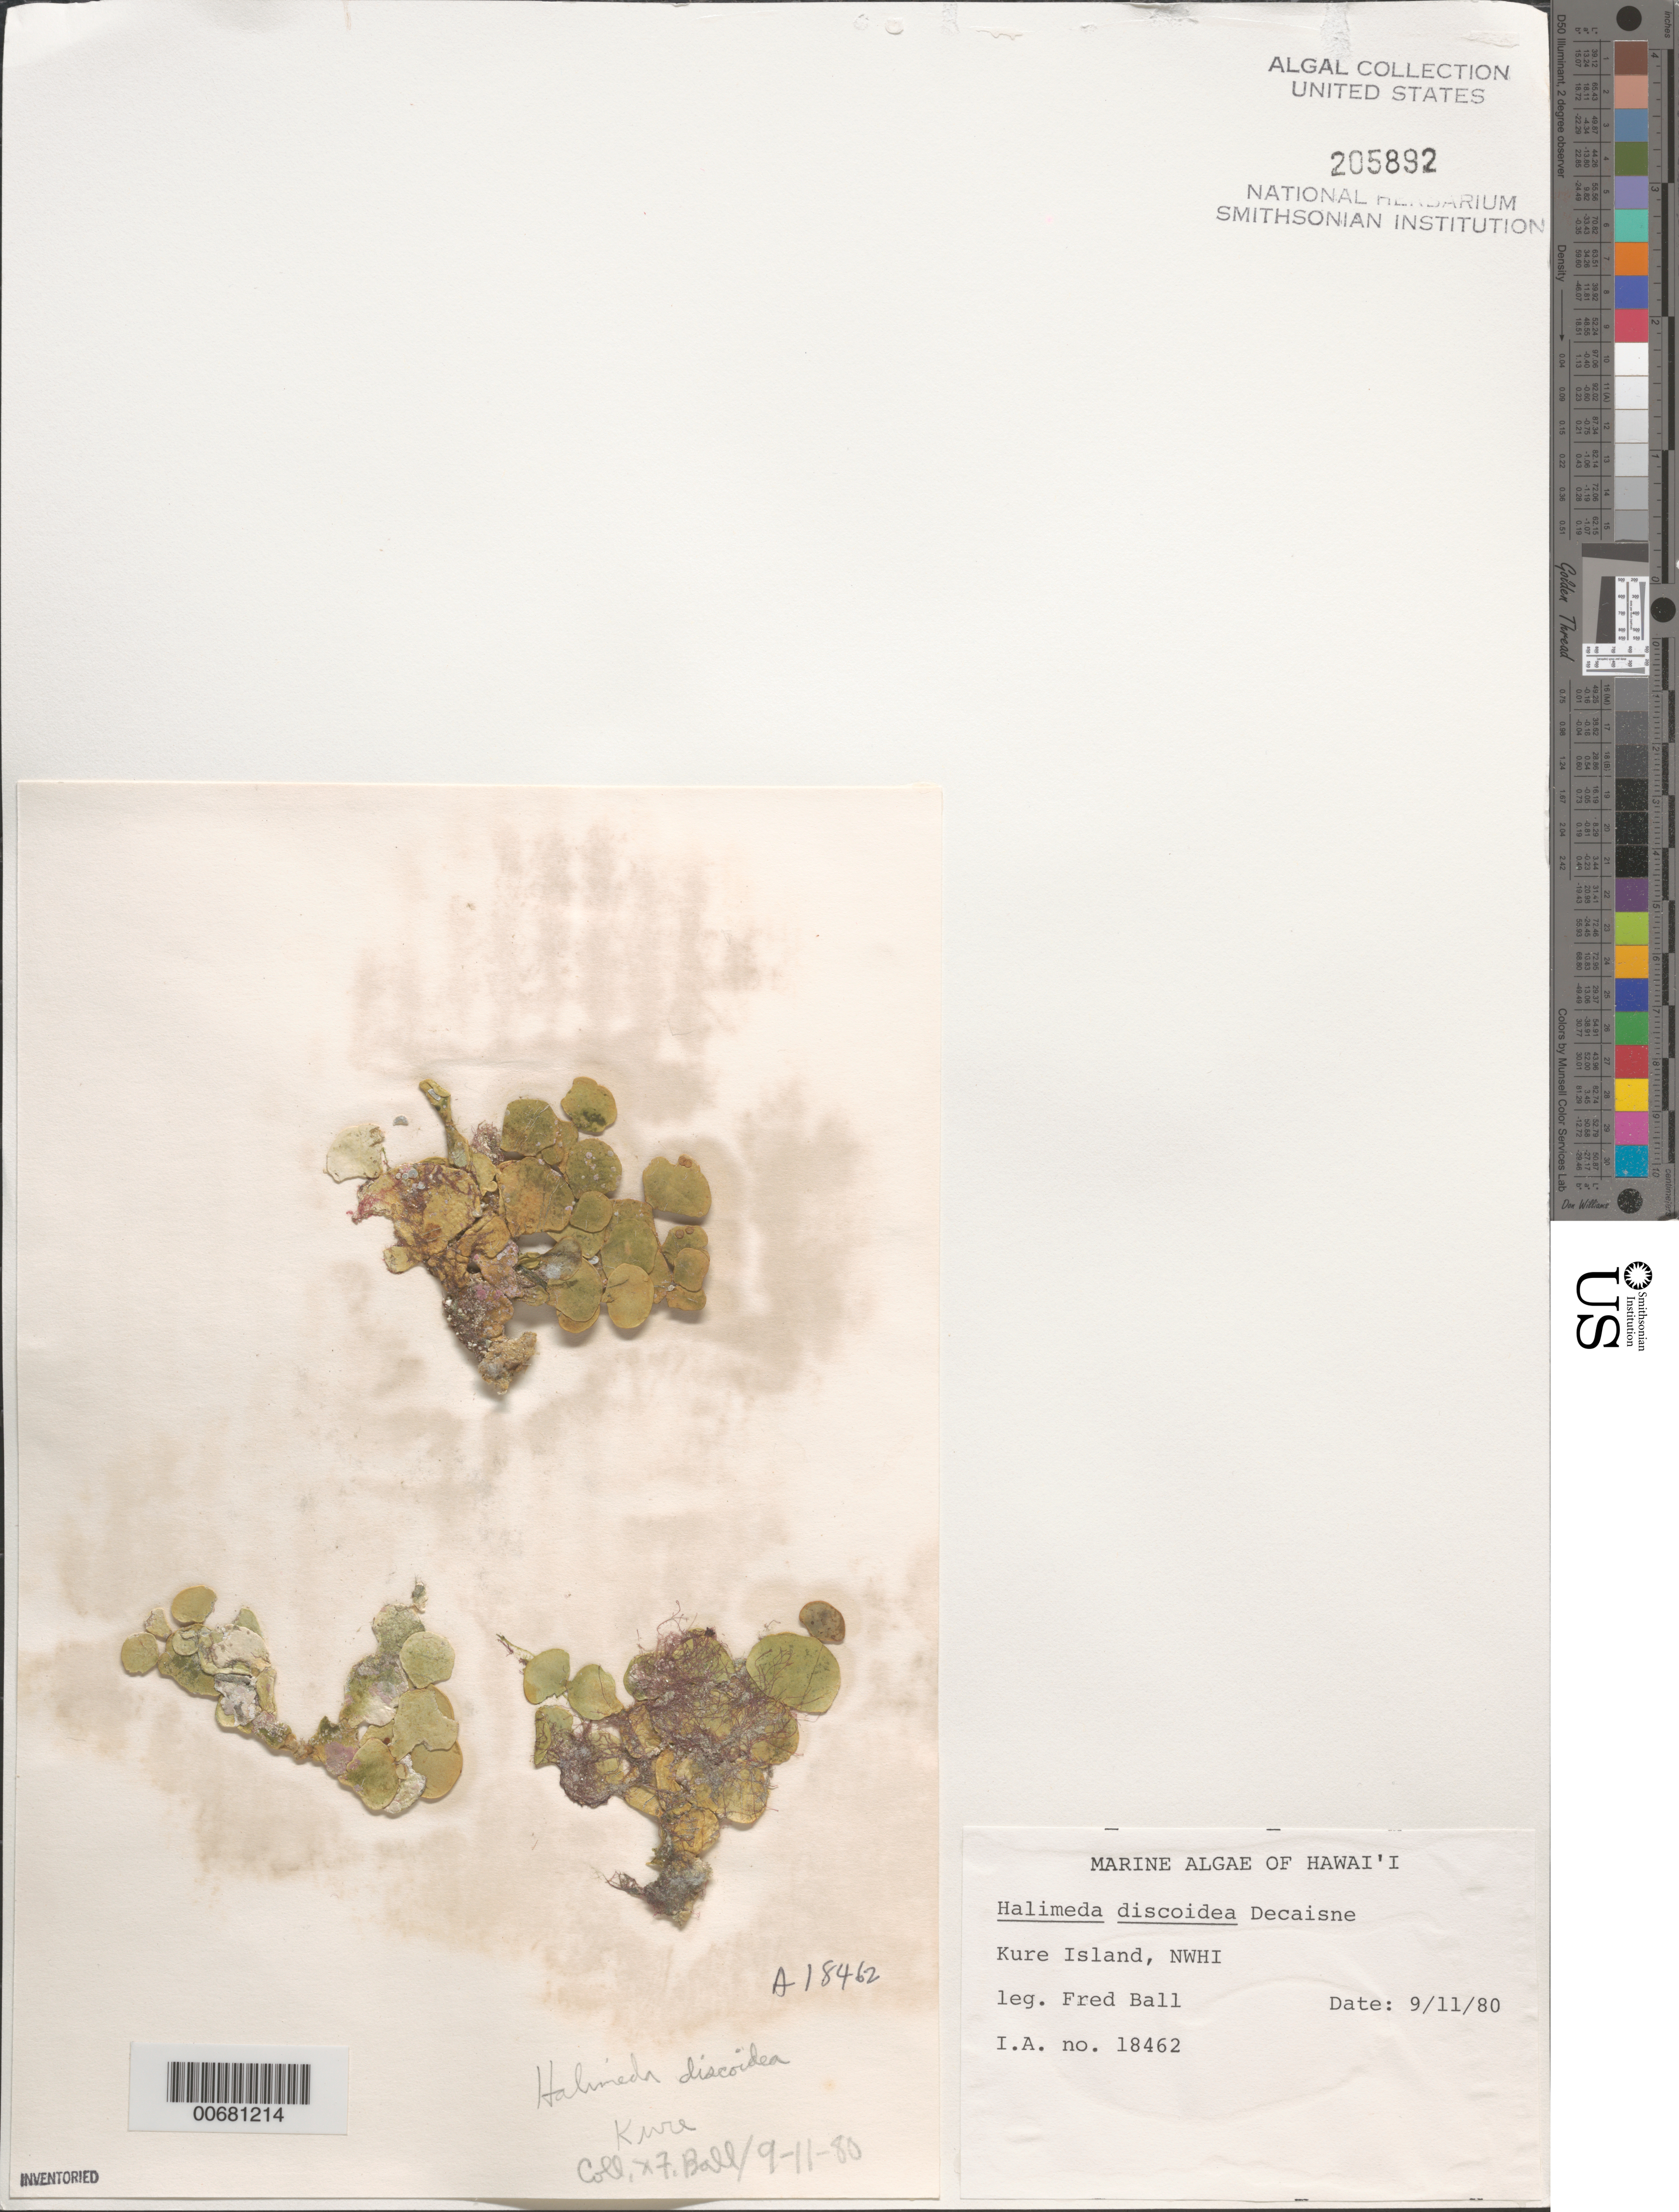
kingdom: Plantae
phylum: Chlorophyta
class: Ulvophyceae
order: Bryopsidales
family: Halimedaceae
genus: Halimeda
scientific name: Halimeda discoidea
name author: Decne.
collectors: F. Ball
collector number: IAA 18462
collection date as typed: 11 Sep 1980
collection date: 1980-09-11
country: United States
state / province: Hawaii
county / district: Honolulu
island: Kure Atoll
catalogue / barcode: US 205892